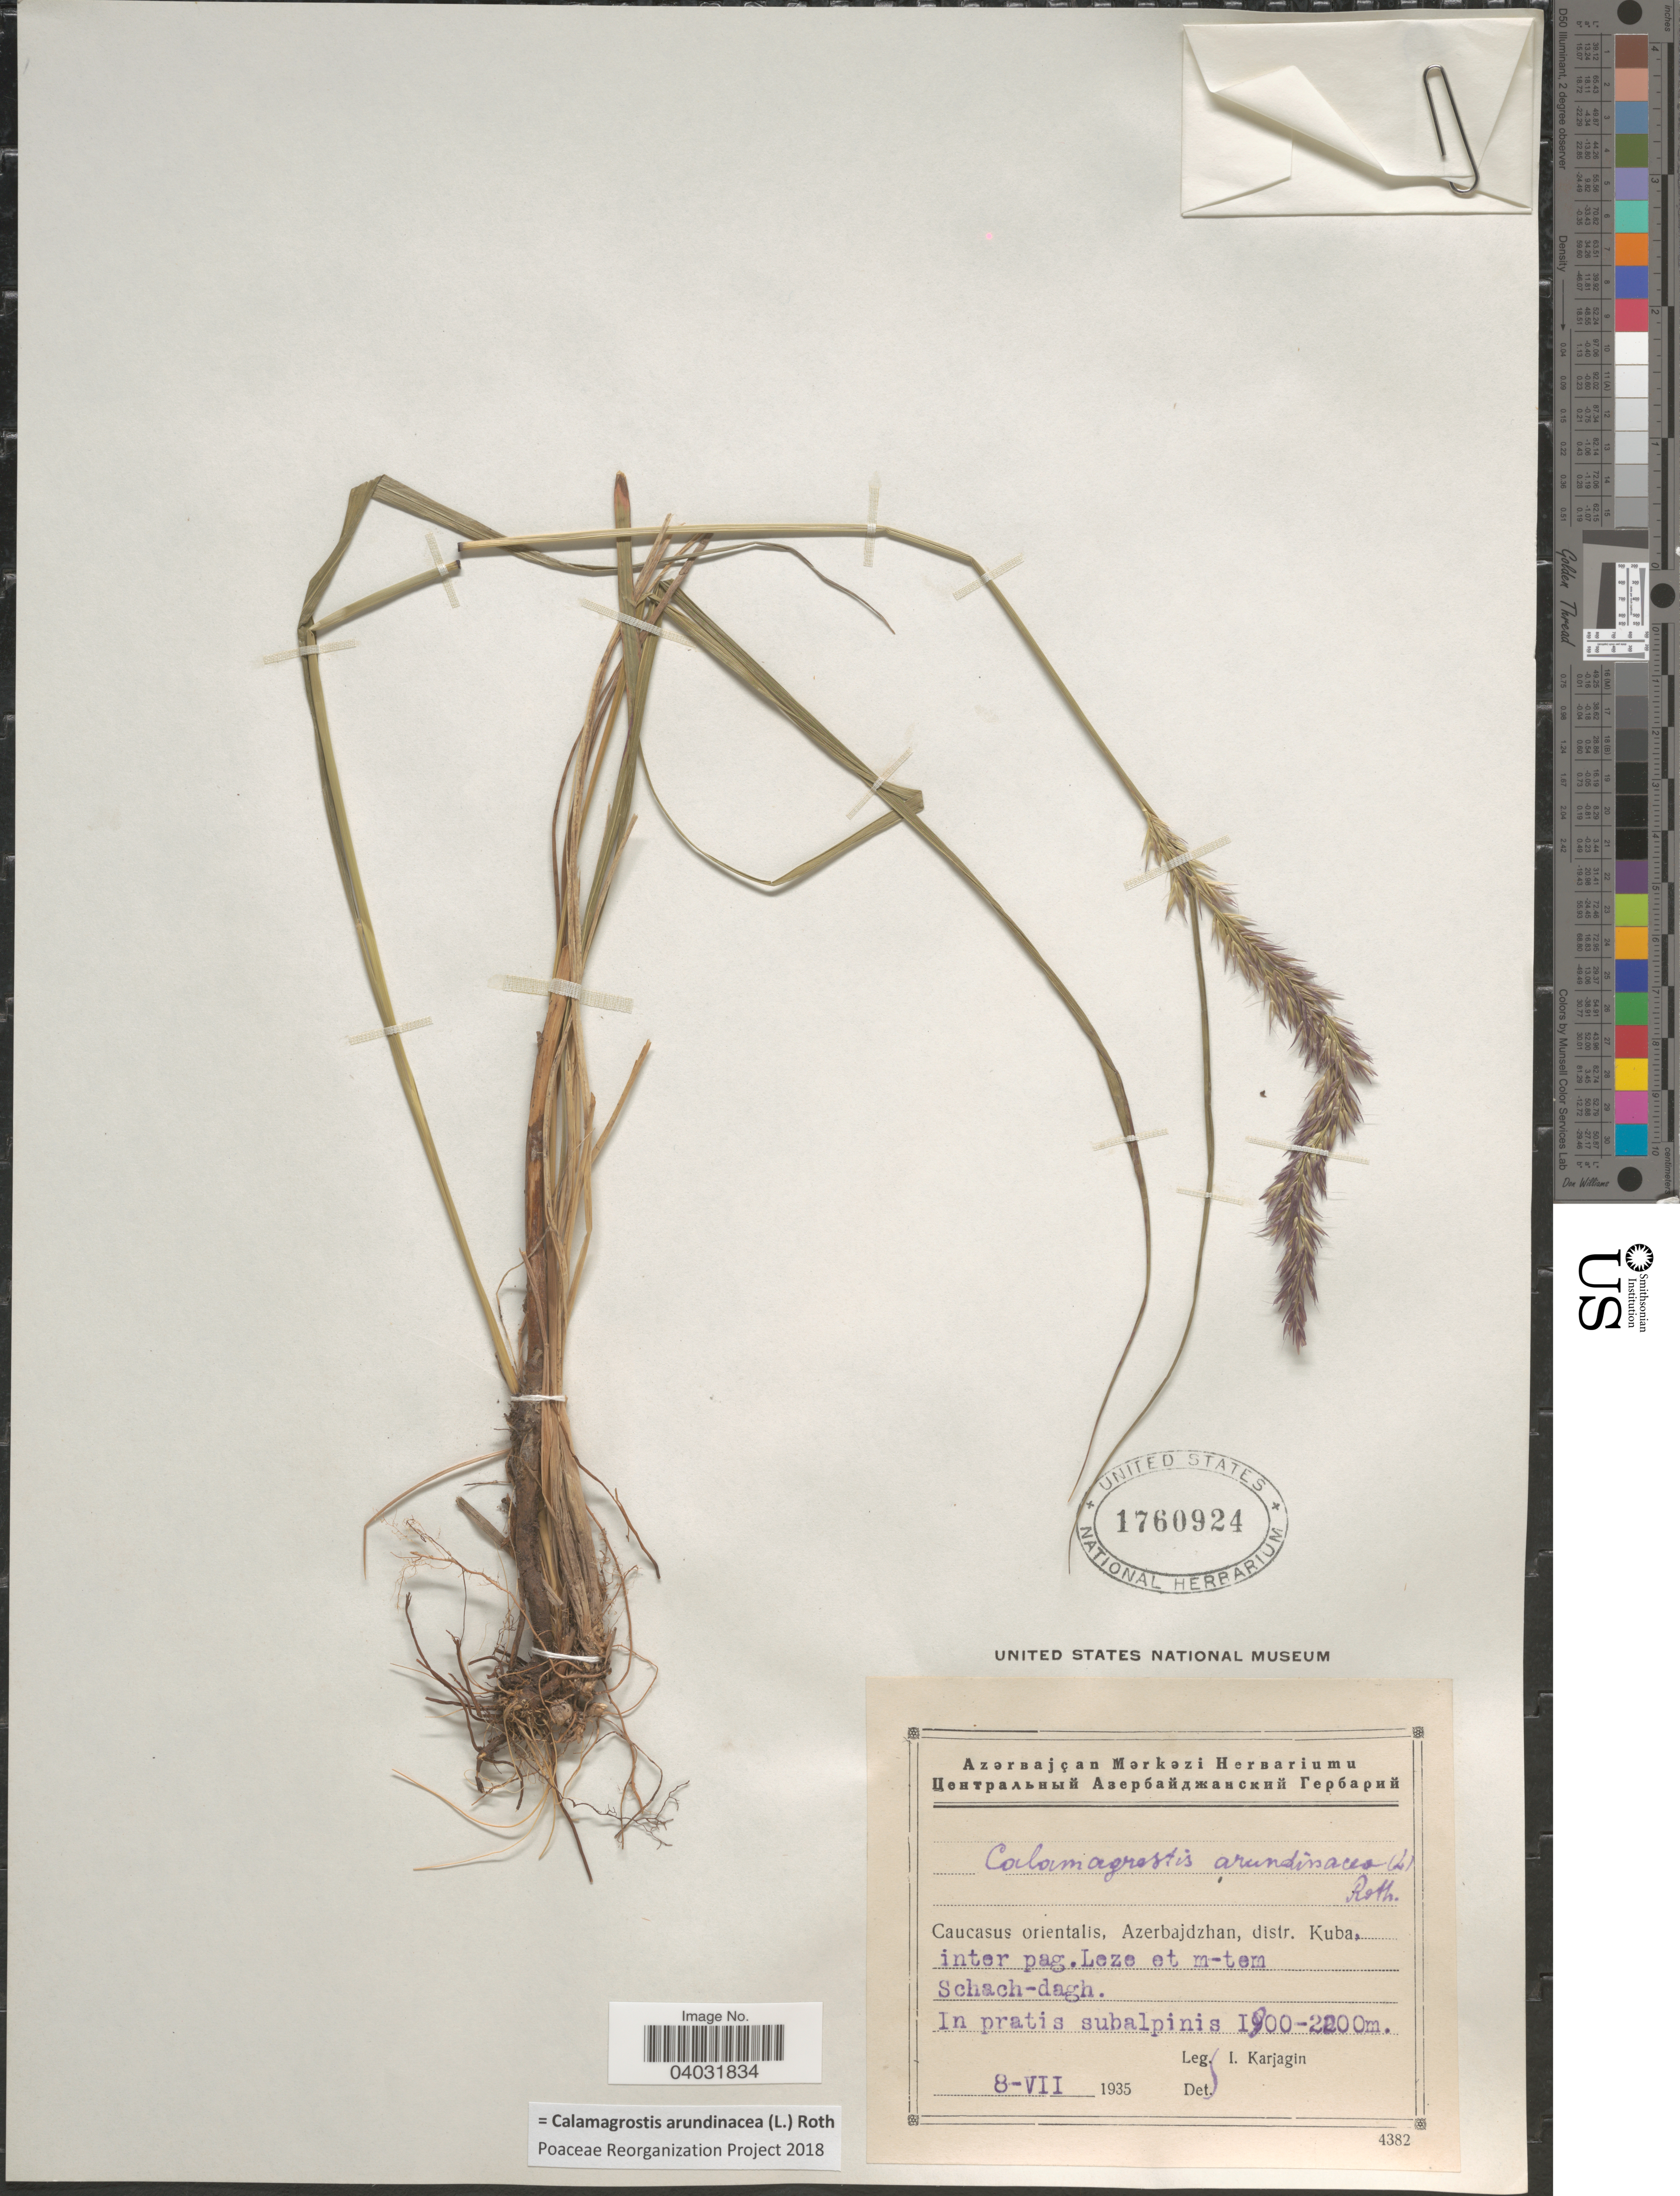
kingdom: Plantae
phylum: Tracheophyta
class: Liliopsida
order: Poales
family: Poaceae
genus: Calamagrostis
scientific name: Calamagrostis arundinacea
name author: (L.) Roth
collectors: I. Karjagin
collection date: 1935-07-08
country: Albania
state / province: Lezhe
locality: Caucasus orientalis, Azerbajdzhan, distr. Kuba, inter pag. Leze et m-tem Schach-dagh.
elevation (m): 1900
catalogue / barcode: US 1760924